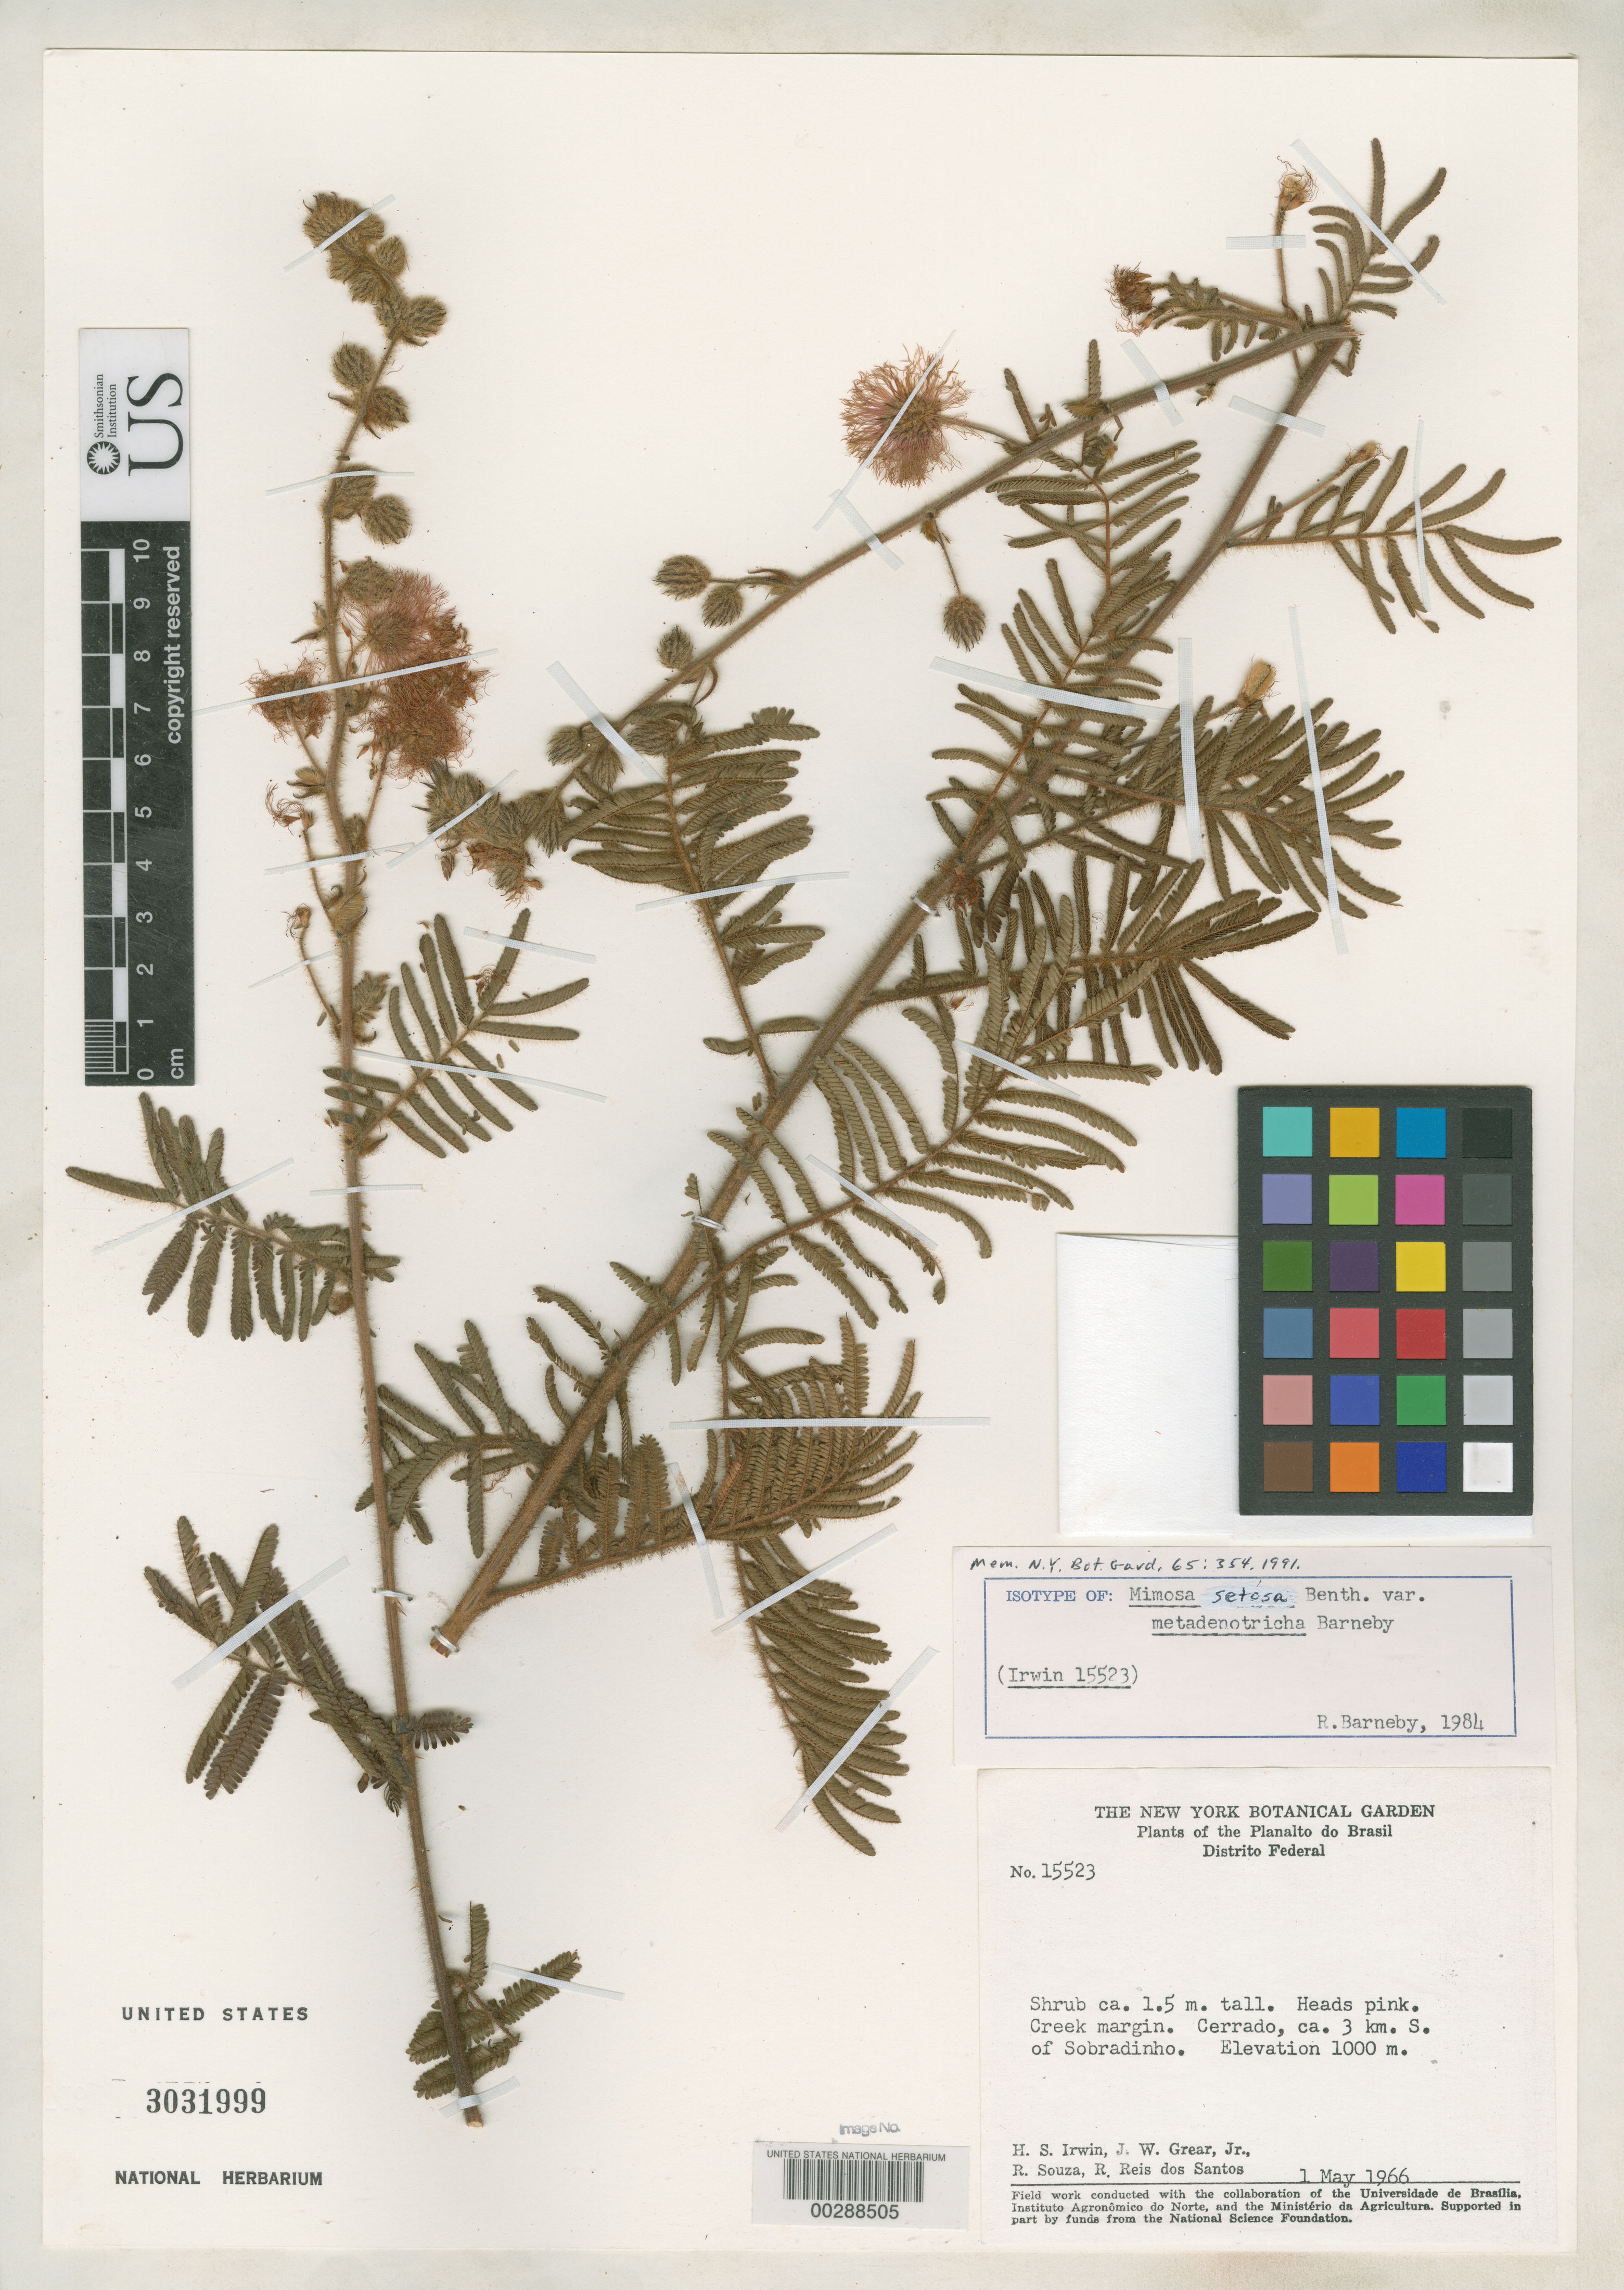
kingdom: Plantae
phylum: Tracheophyta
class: Magnoliopsida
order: Fabales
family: Fabaceae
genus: Mimosa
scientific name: Mimosa setosa var. metadenotricha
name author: Barneby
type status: Isotype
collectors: H. Irwin, J. W. Grear, R. Souza & R. G. P. Santos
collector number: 15523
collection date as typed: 01 May 1966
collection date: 1966-05-01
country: Brazil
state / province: Distrito Federal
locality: Cerrado, ca. 3 km S of Sobradinho.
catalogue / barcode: US 3031999